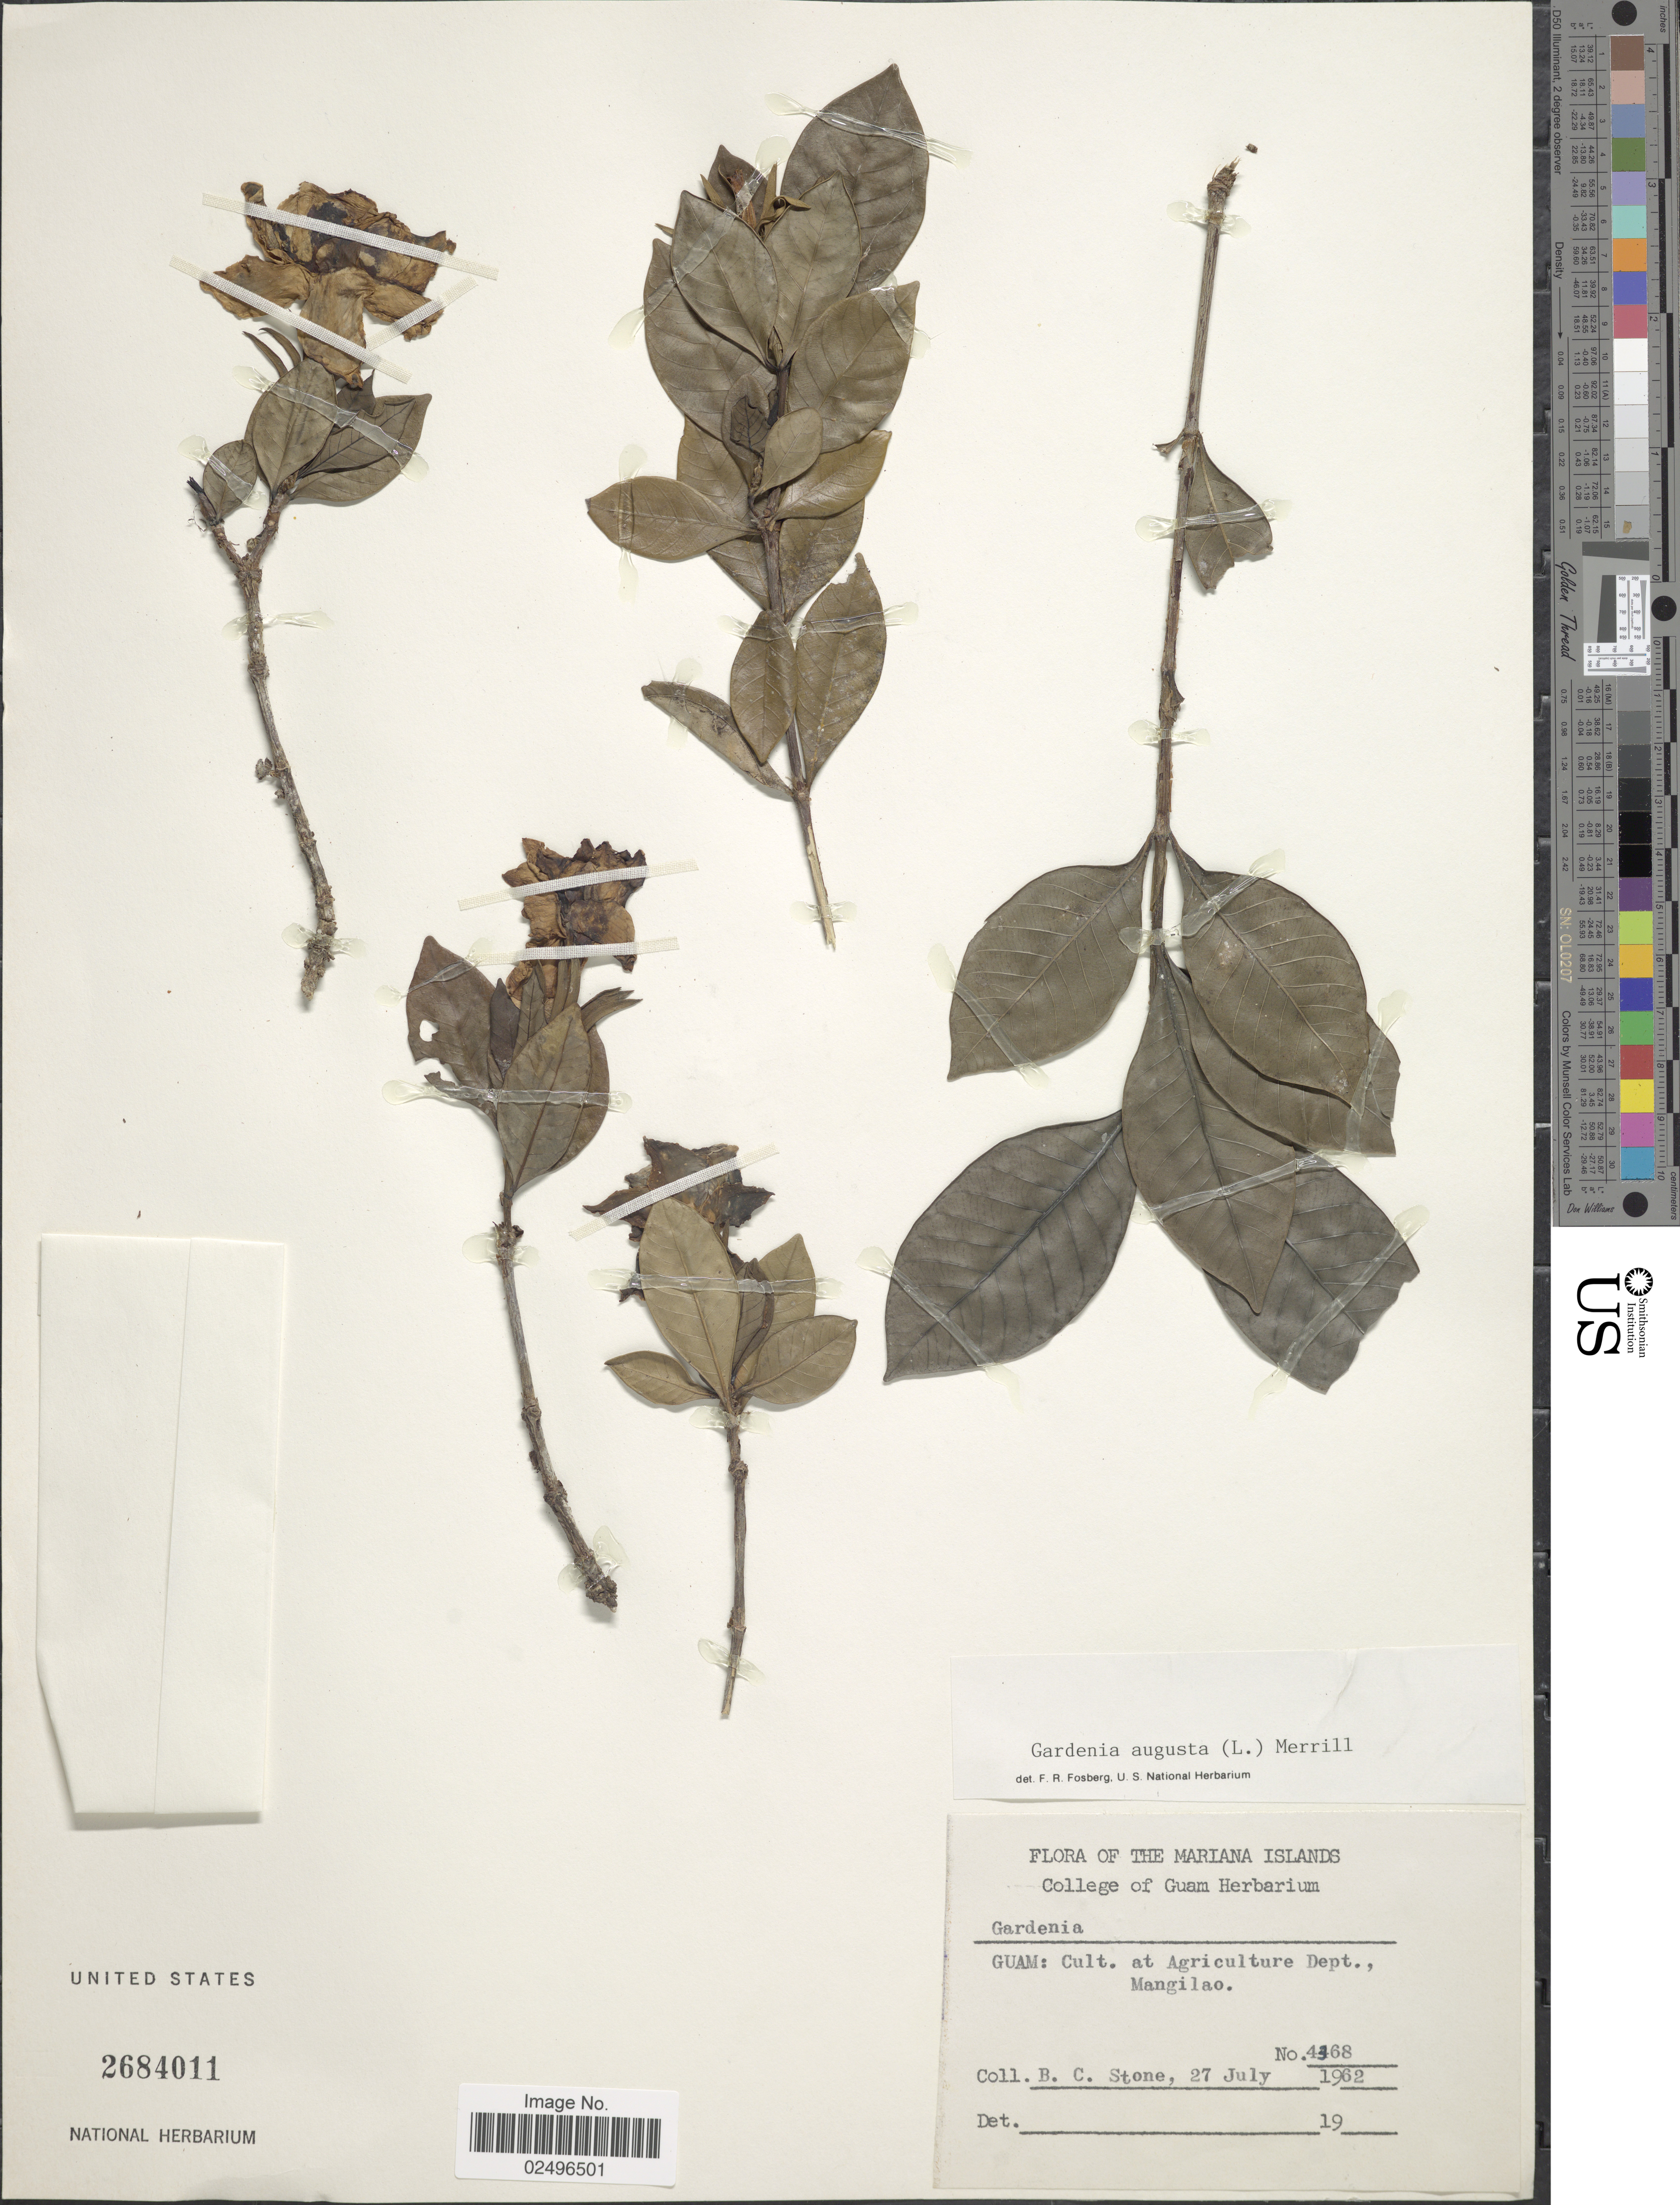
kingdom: Plantae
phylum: Tracheophyta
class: Magnoliopsida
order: Gentianales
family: Rubiaceae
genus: Gardenia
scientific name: Gardenia augusta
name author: (L.) Merr.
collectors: B. C. Stone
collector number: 4368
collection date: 1962-07-27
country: Guam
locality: The Mariana Islands, Guam, Cult. at Agriculture Dept. Mangilao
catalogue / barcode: US 2684011